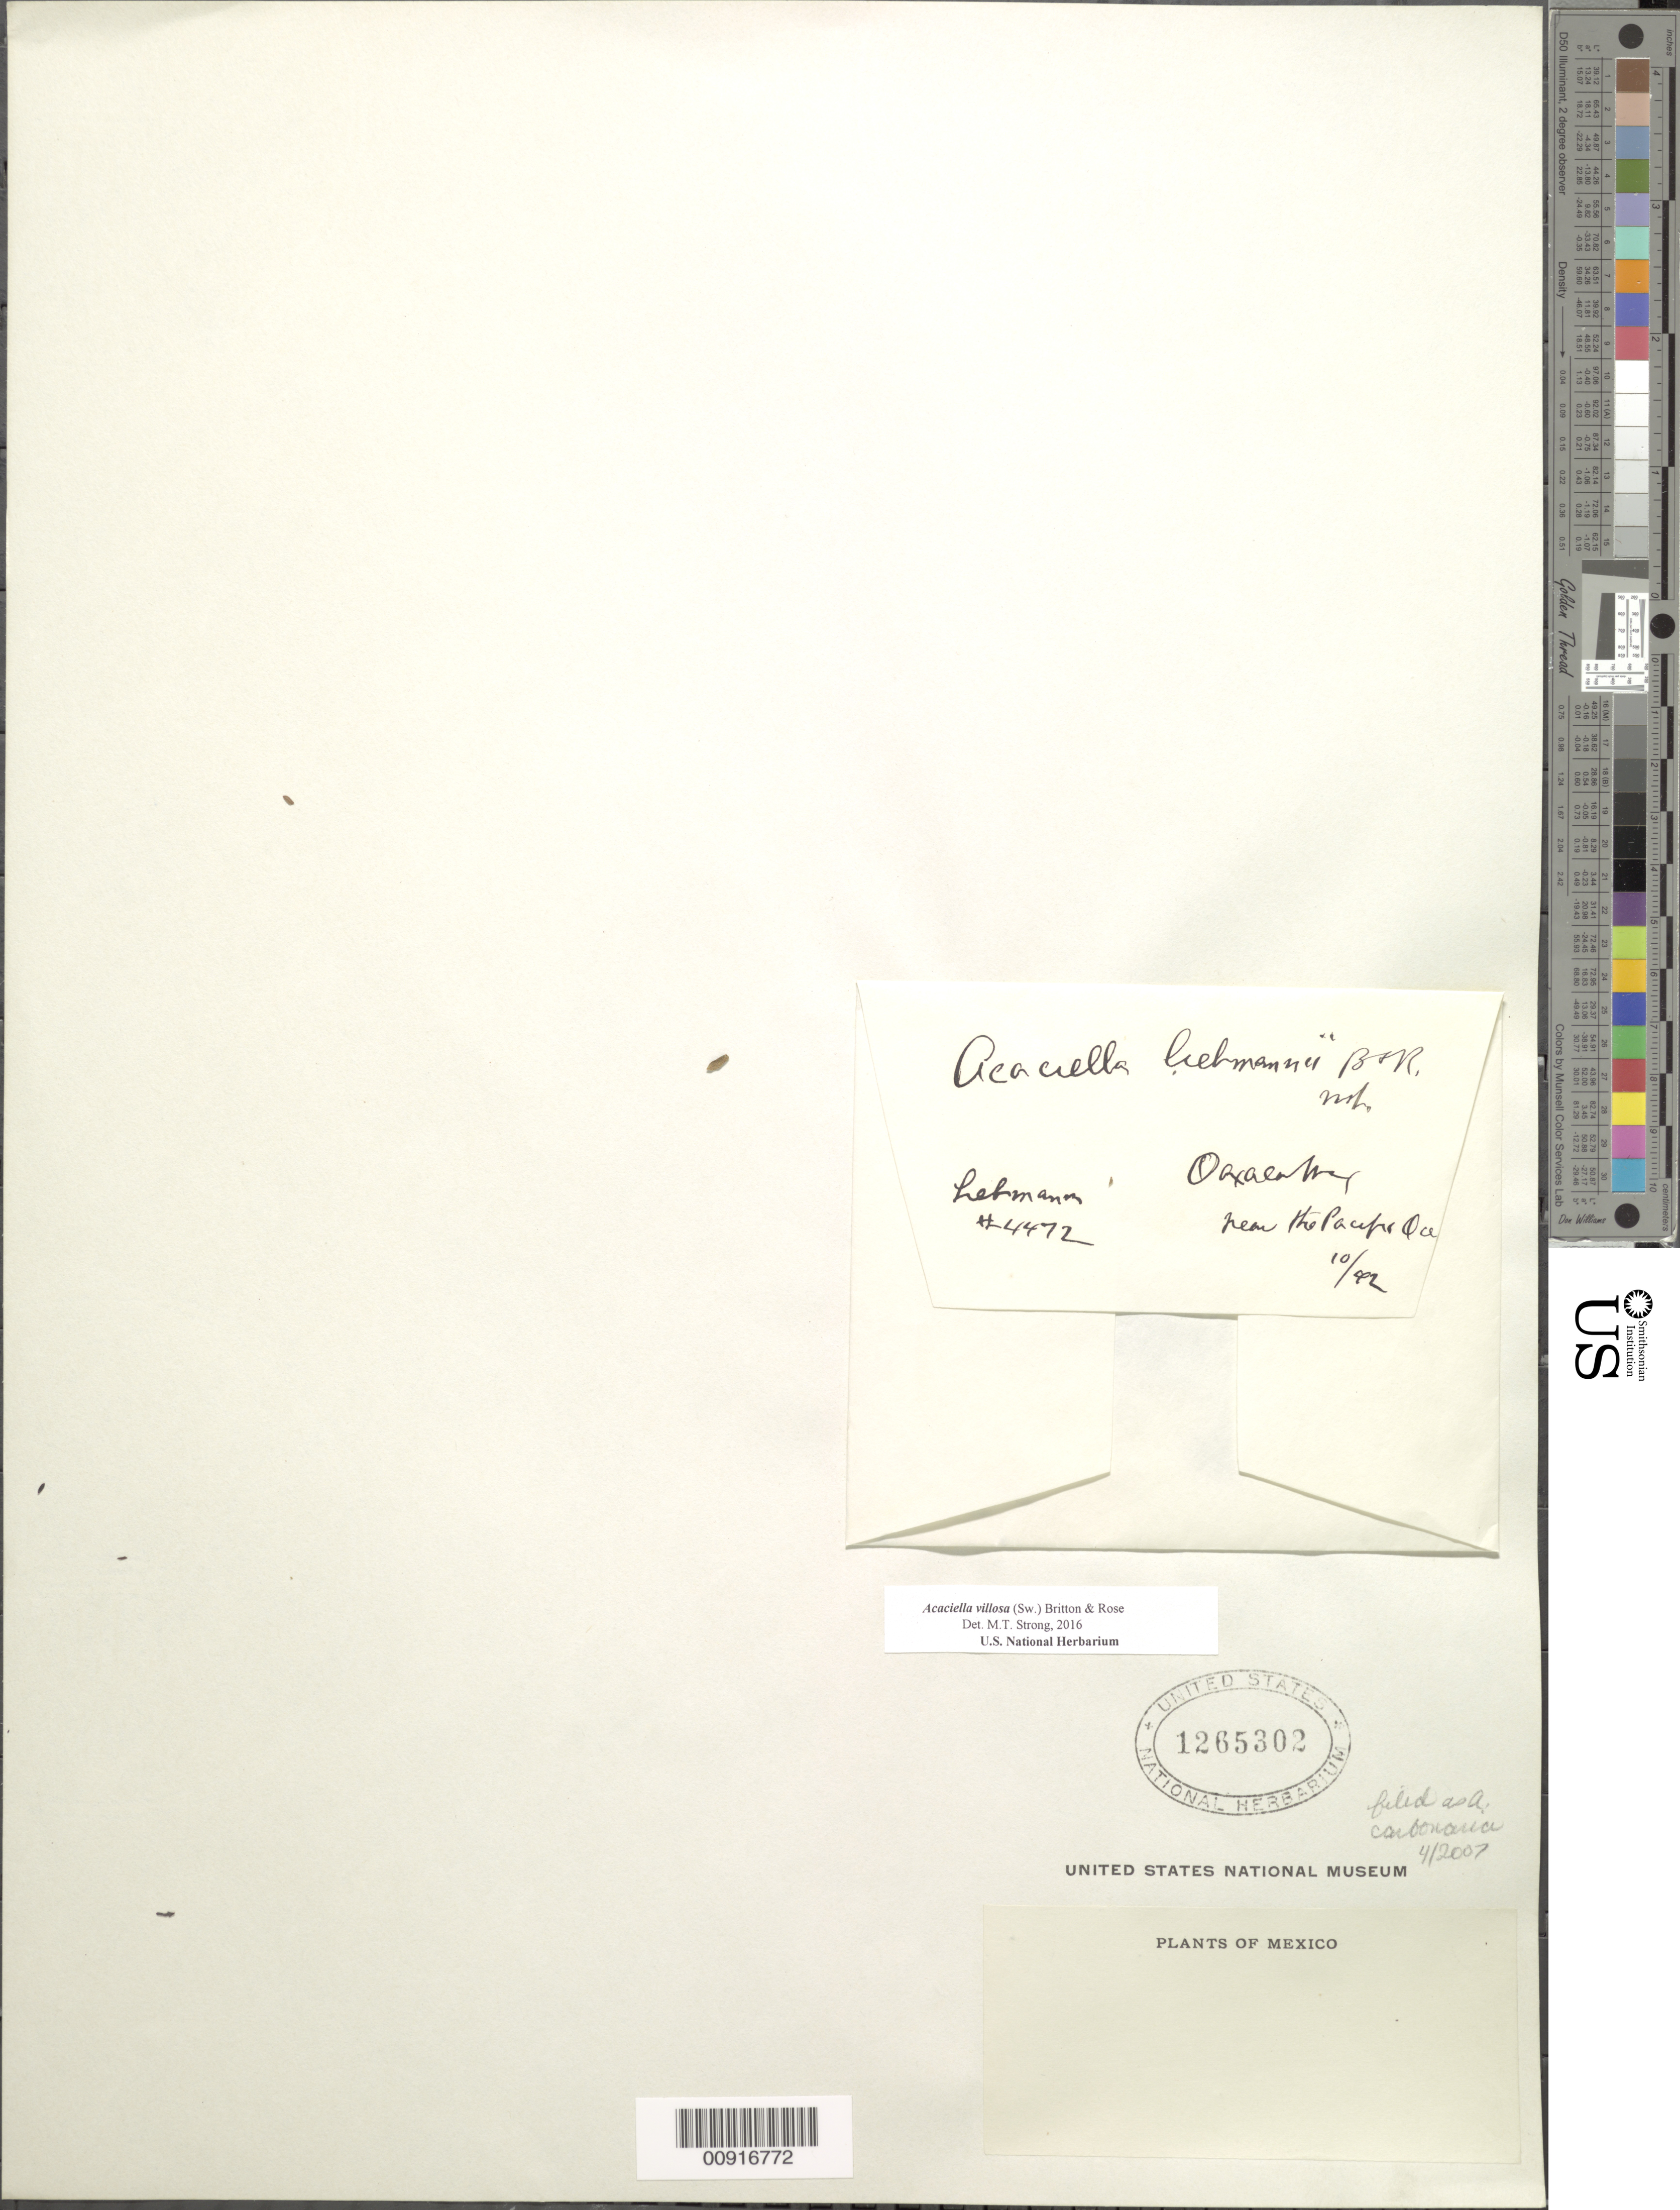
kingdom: Plantae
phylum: Tracheophyta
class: Magnoliopsida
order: Fabales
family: Fabaceae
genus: Acaciella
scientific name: Acaciella villosa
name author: (Sw.) Britton & Rose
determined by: Strong, M. T., (US), Smithsonian Institution - National Museum of Natural History (UNITED STATES)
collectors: F. M. Liebmann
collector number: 4472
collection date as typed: Oct 1842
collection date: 1842-10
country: Mexico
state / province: Oaxaca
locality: Oaxaca. Near the Pacific Ocean.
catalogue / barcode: US 1265302